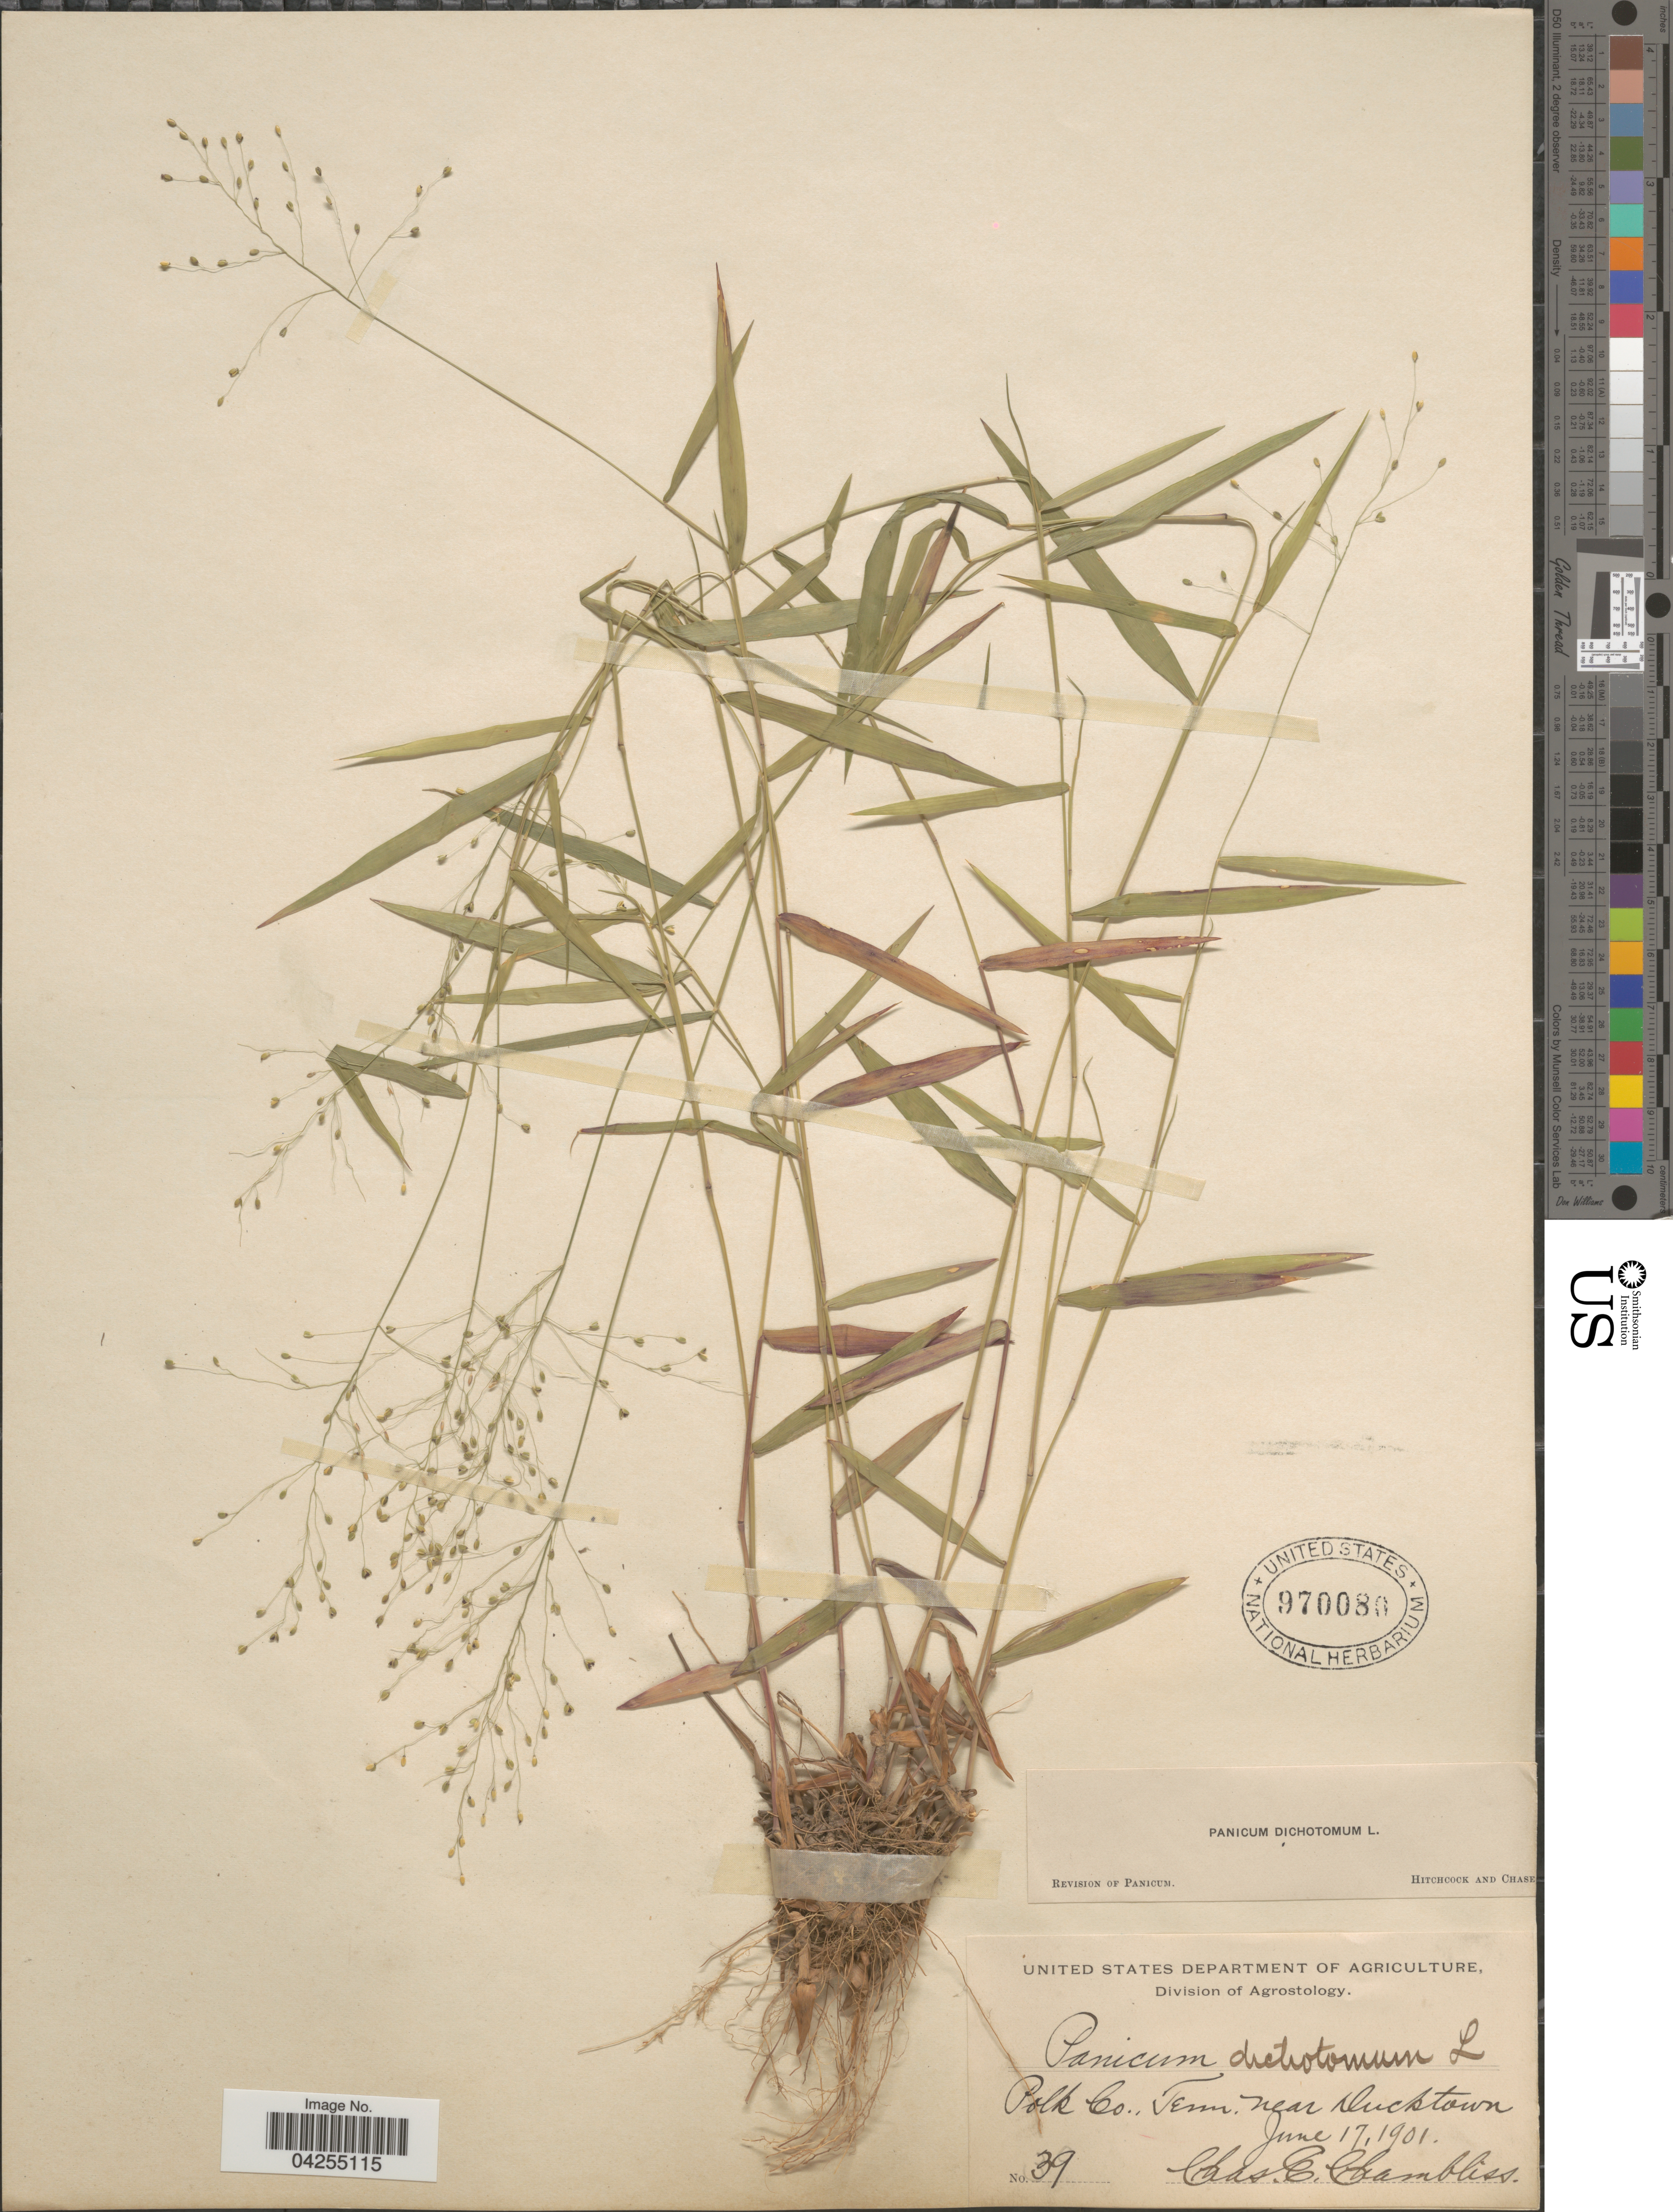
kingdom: Plantae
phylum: Tracheophyta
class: Liliopsida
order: Poales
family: Poaceae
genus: Dichanthelium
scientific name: Dichanthelium dichotomum var. dichotomum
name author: (L.) Gould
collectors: C. Chambliss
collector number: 39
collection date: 1901-06-17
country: United States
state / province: Tennessee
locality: Polk Co., near Ducktown.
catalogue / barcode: US 970080